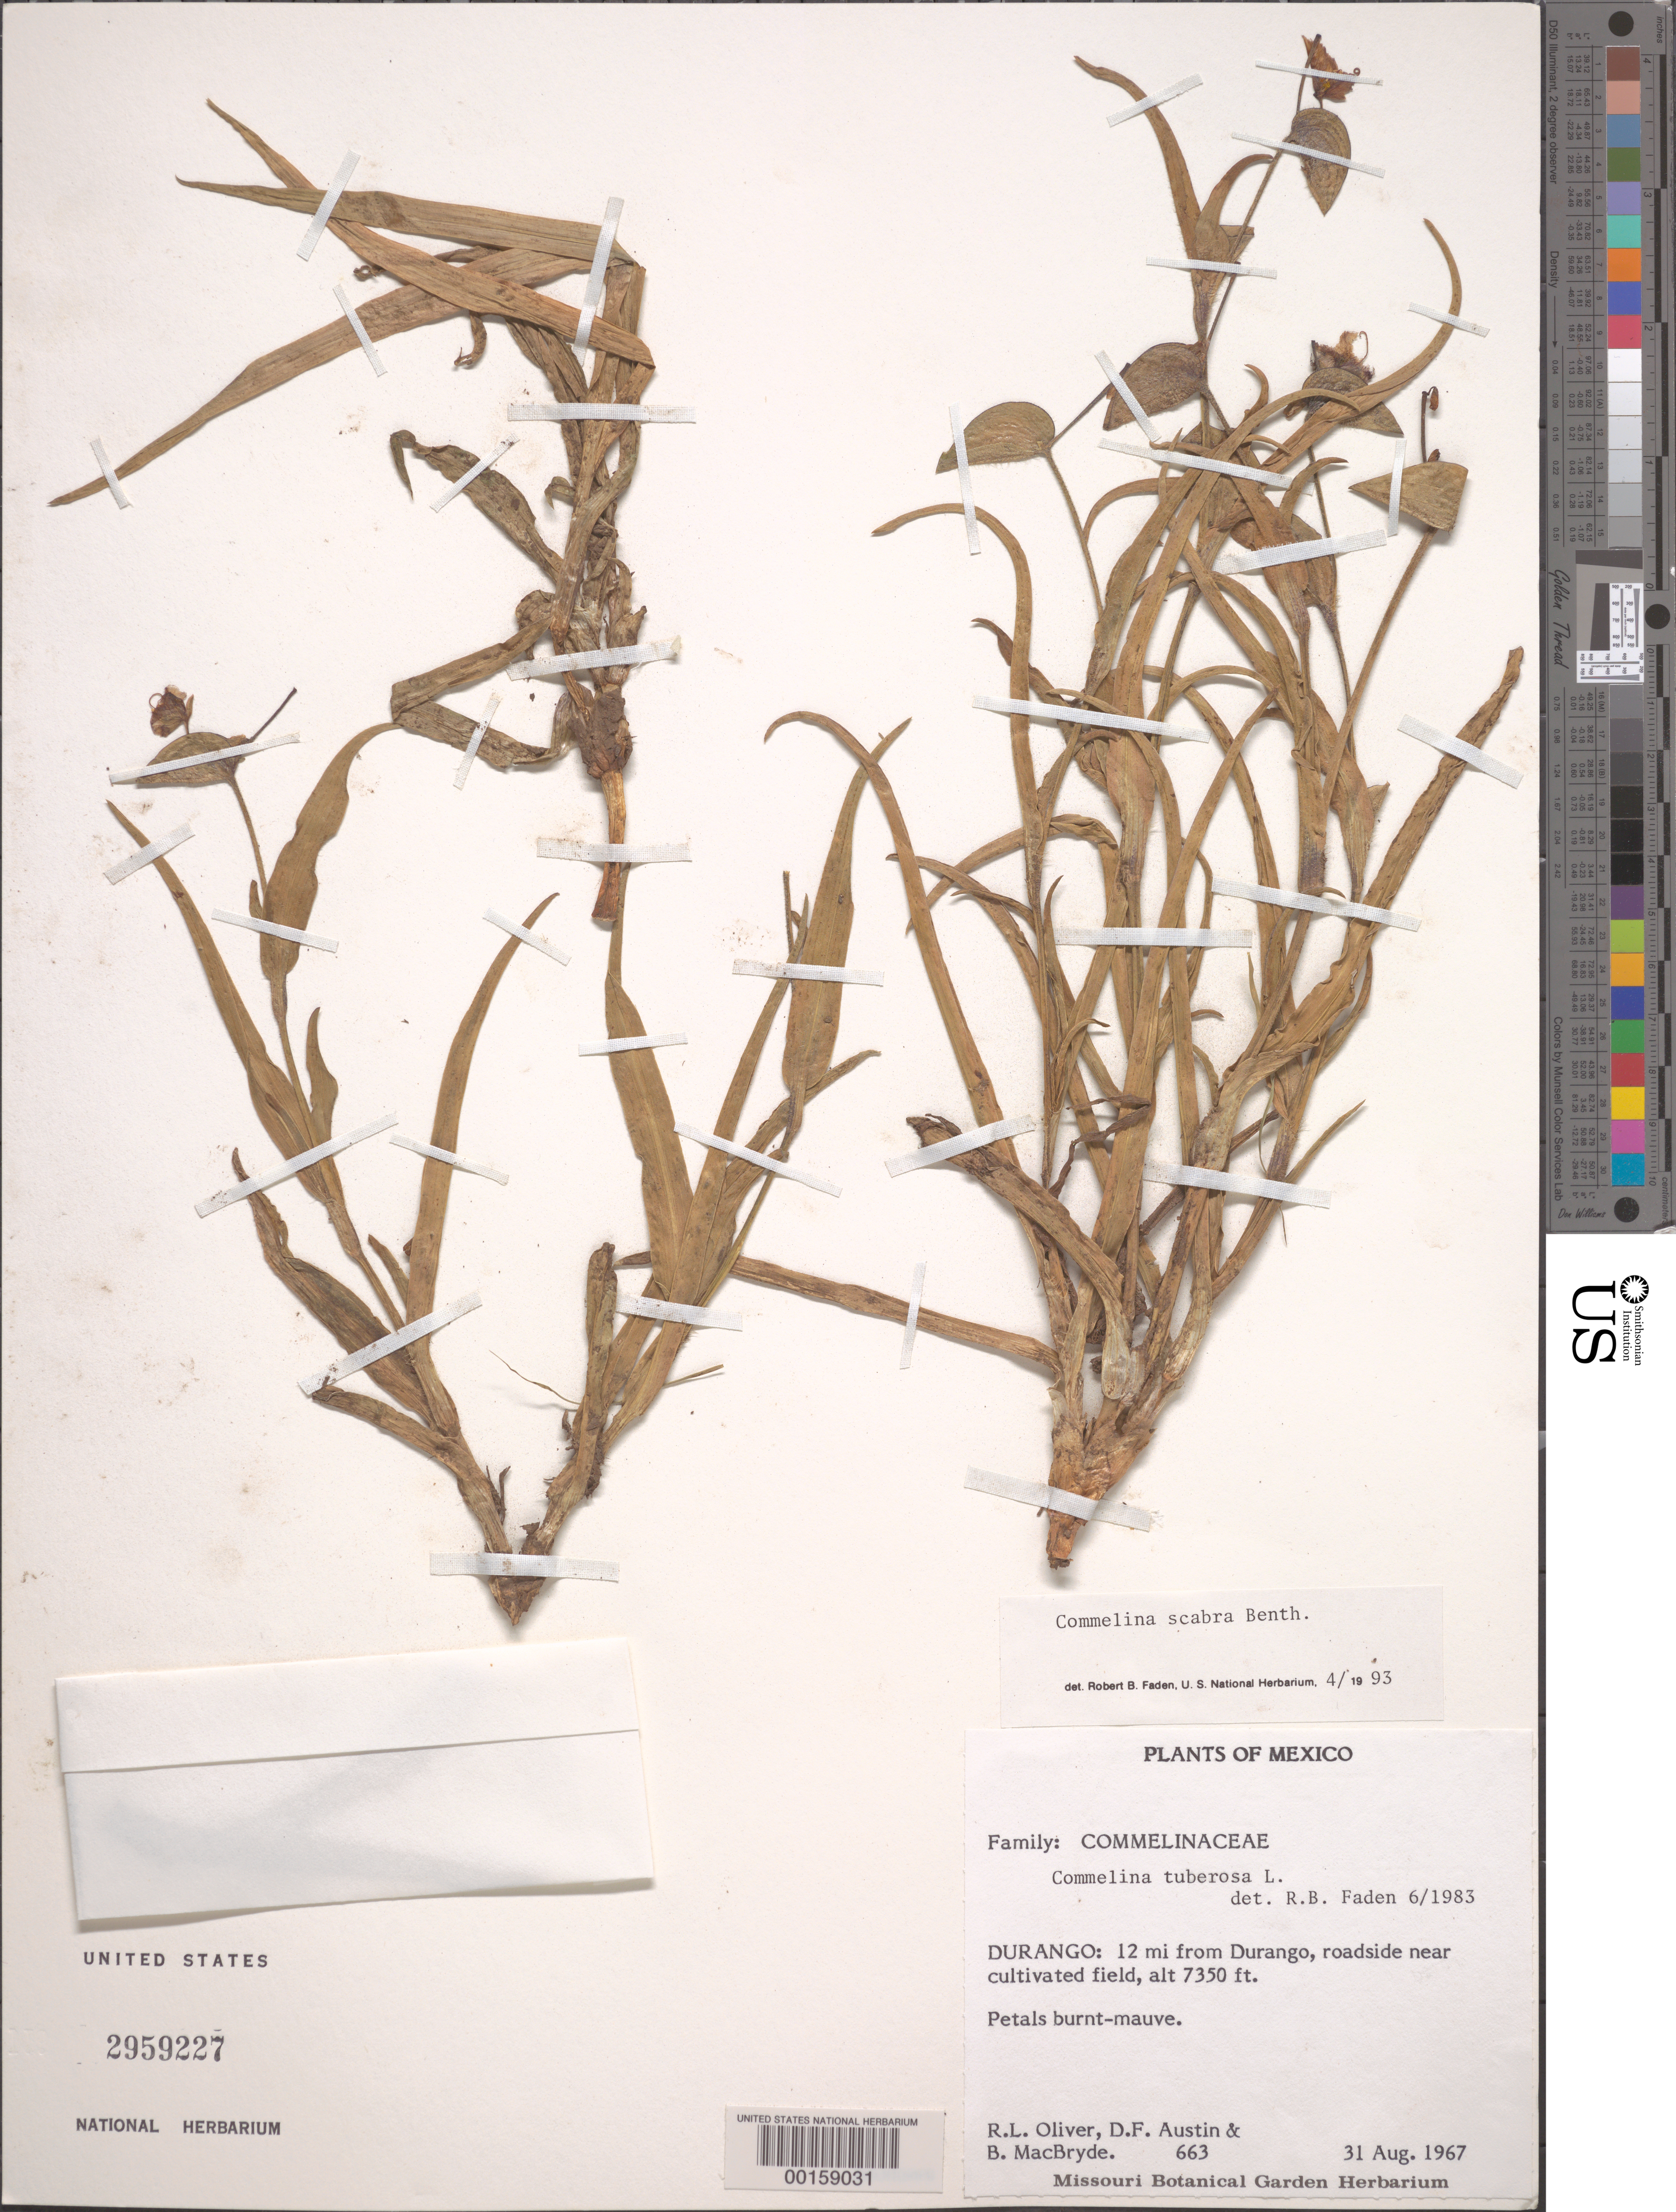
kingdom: Plantae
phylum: Tracheophyta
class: Liliopsida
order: Commelinales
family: Commelinaceae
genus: Commelina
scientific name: Commelina scabra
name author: Benth.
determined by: Faden, Robert B., (US), Smithsonian Institution - National Museum of Natural History (UNITED STATES)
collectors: R. L. Oliver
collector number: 663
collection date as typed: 31 Aug 1967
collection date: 1967-08-31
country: Mexico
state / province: Durango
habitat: Roadside near cultivated field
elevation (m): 2242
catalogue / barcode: US 2959227